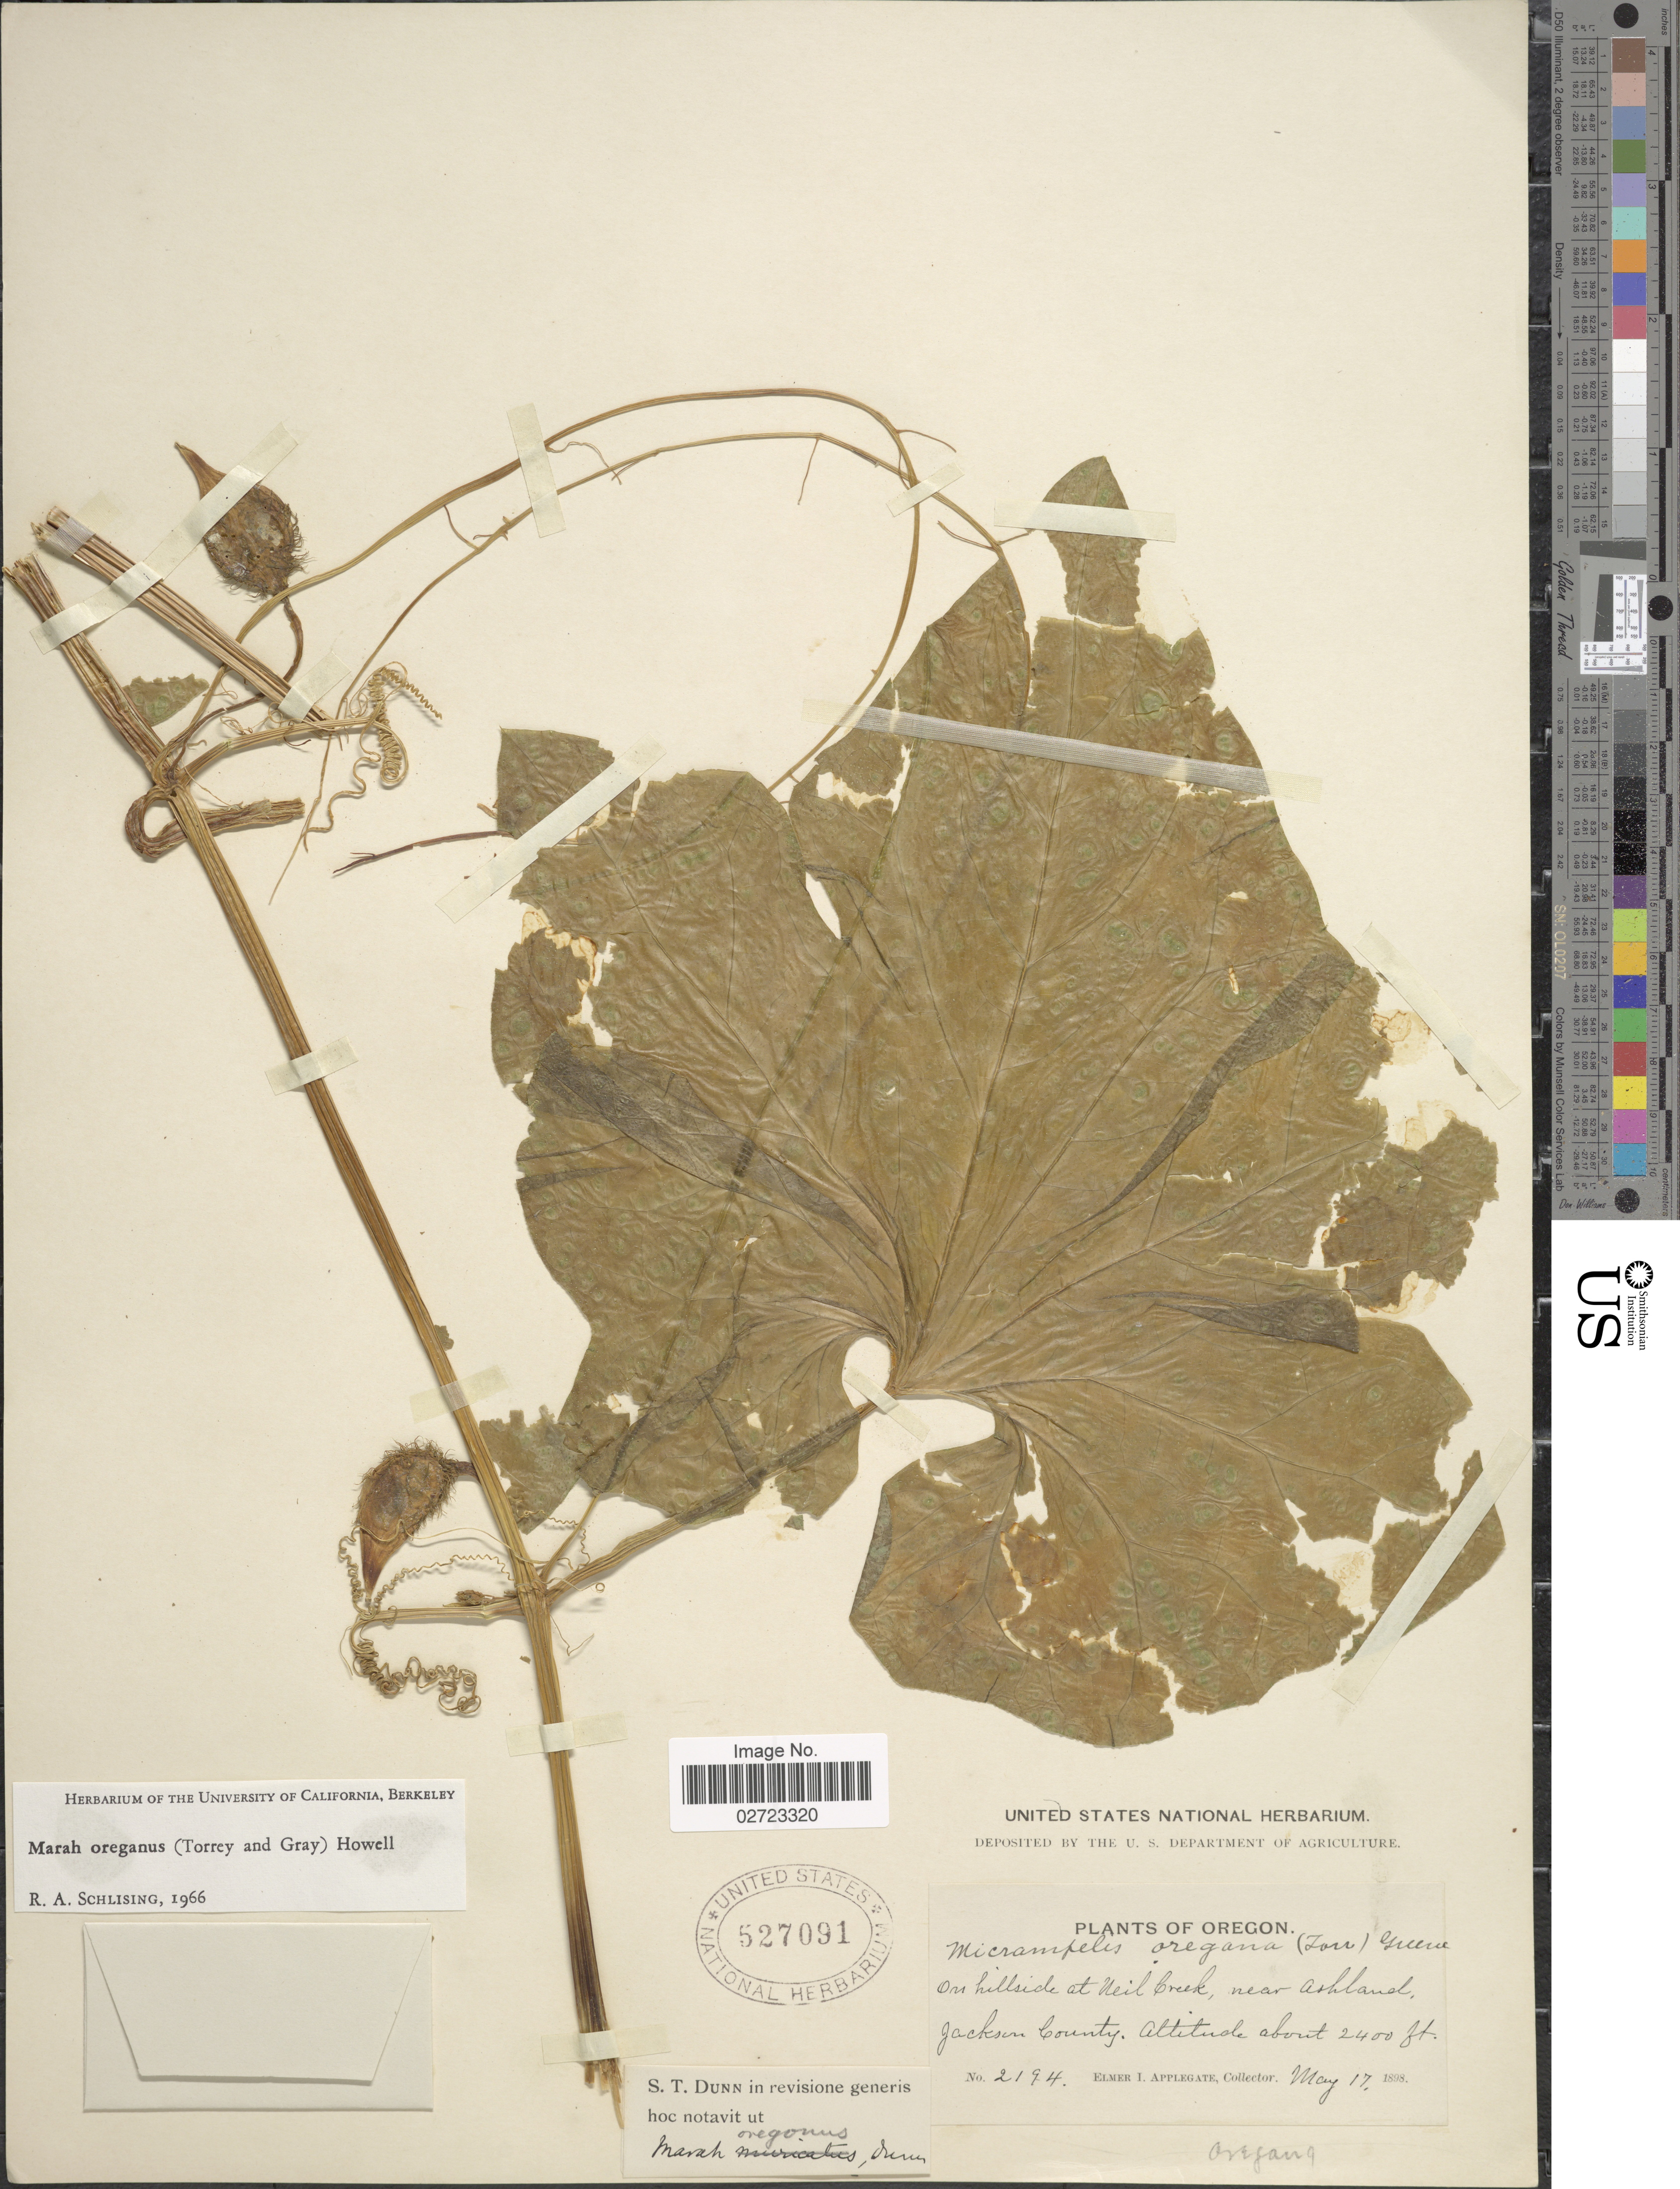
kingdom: Plantae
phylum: Tracheophyta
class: Magnoliopsida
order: Cucurbitales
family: Cucurbitaceae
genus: Marah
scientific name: Marah oregana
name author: (Torr. & A. Gray) Howell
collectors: E. I. Applegate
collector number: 2194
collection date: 1898-05-17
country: United States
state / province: Oregon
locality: On hillside at Neil Creek, near Ashland, Jackson County.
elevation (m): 732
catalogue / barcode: US 527091